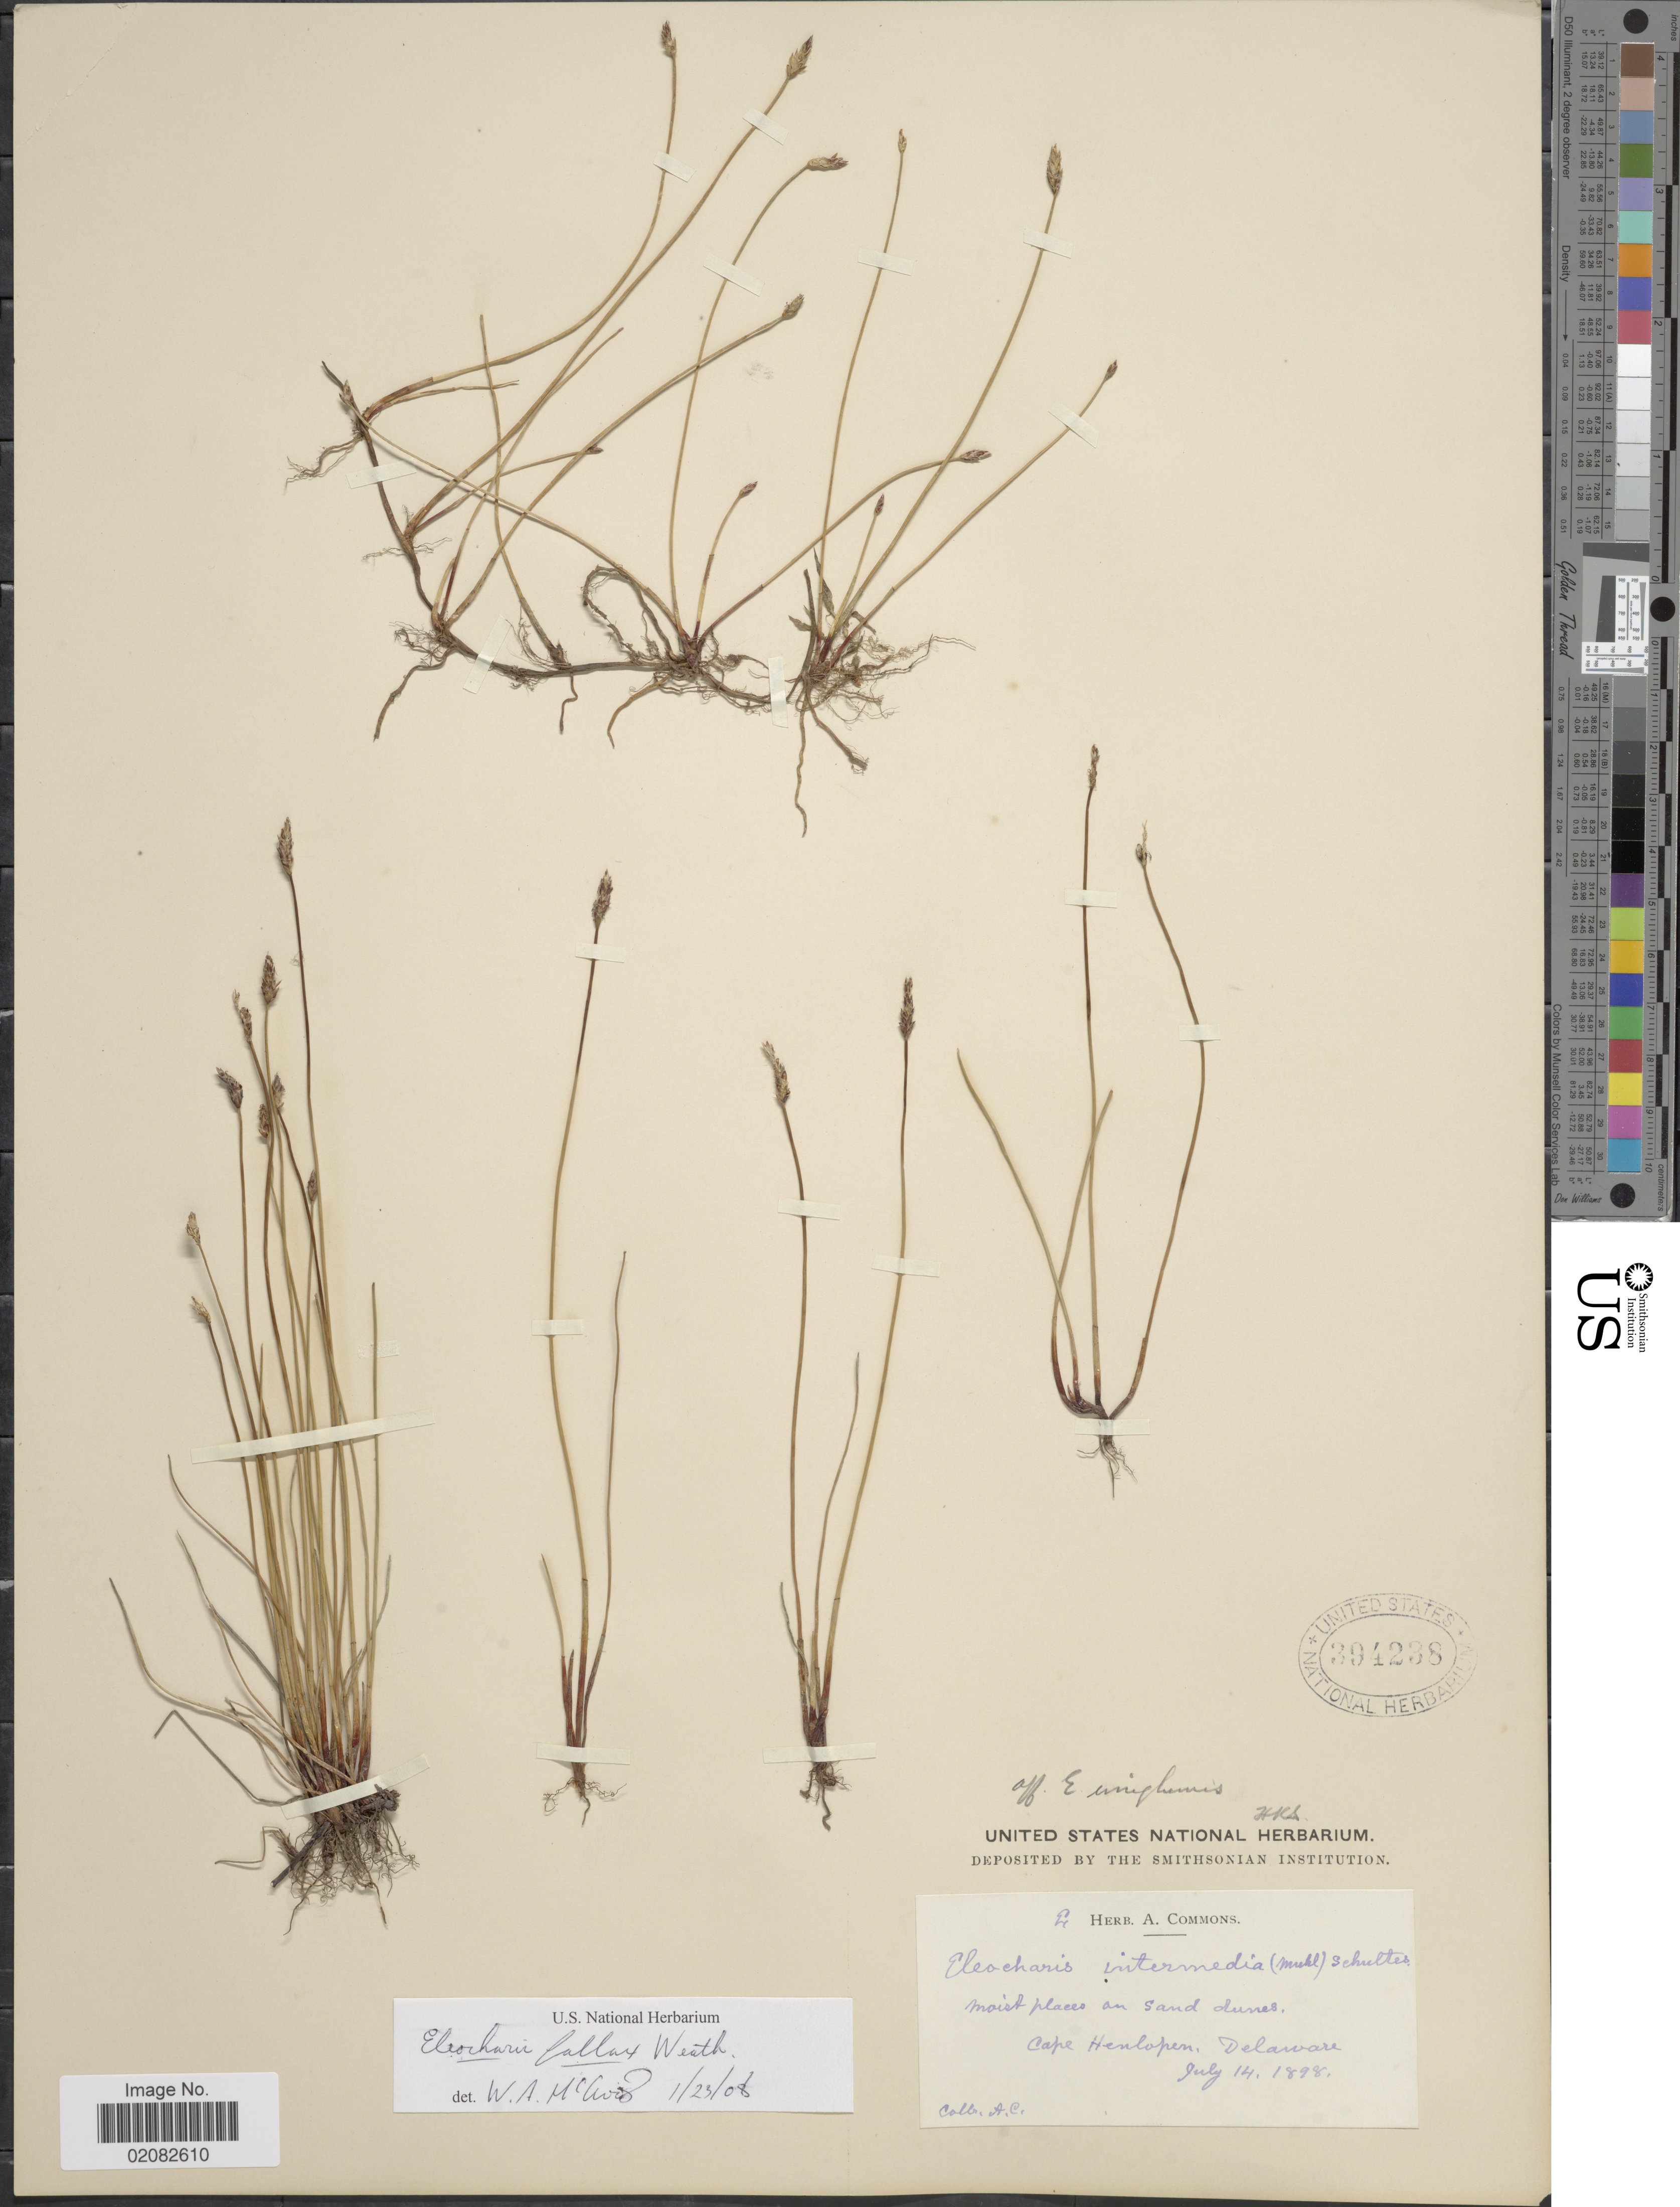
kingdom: Plantae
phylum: Tracheophyta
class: Liliopsida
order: Poales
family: Cyperaceae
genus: Eleocharis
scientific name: Eleocharis fallax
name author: Weath.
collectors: A. Commons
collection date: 1898-07-14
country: United States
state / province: Delaware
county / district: Sussex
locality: Cape Henlopen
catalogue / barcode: US 394238